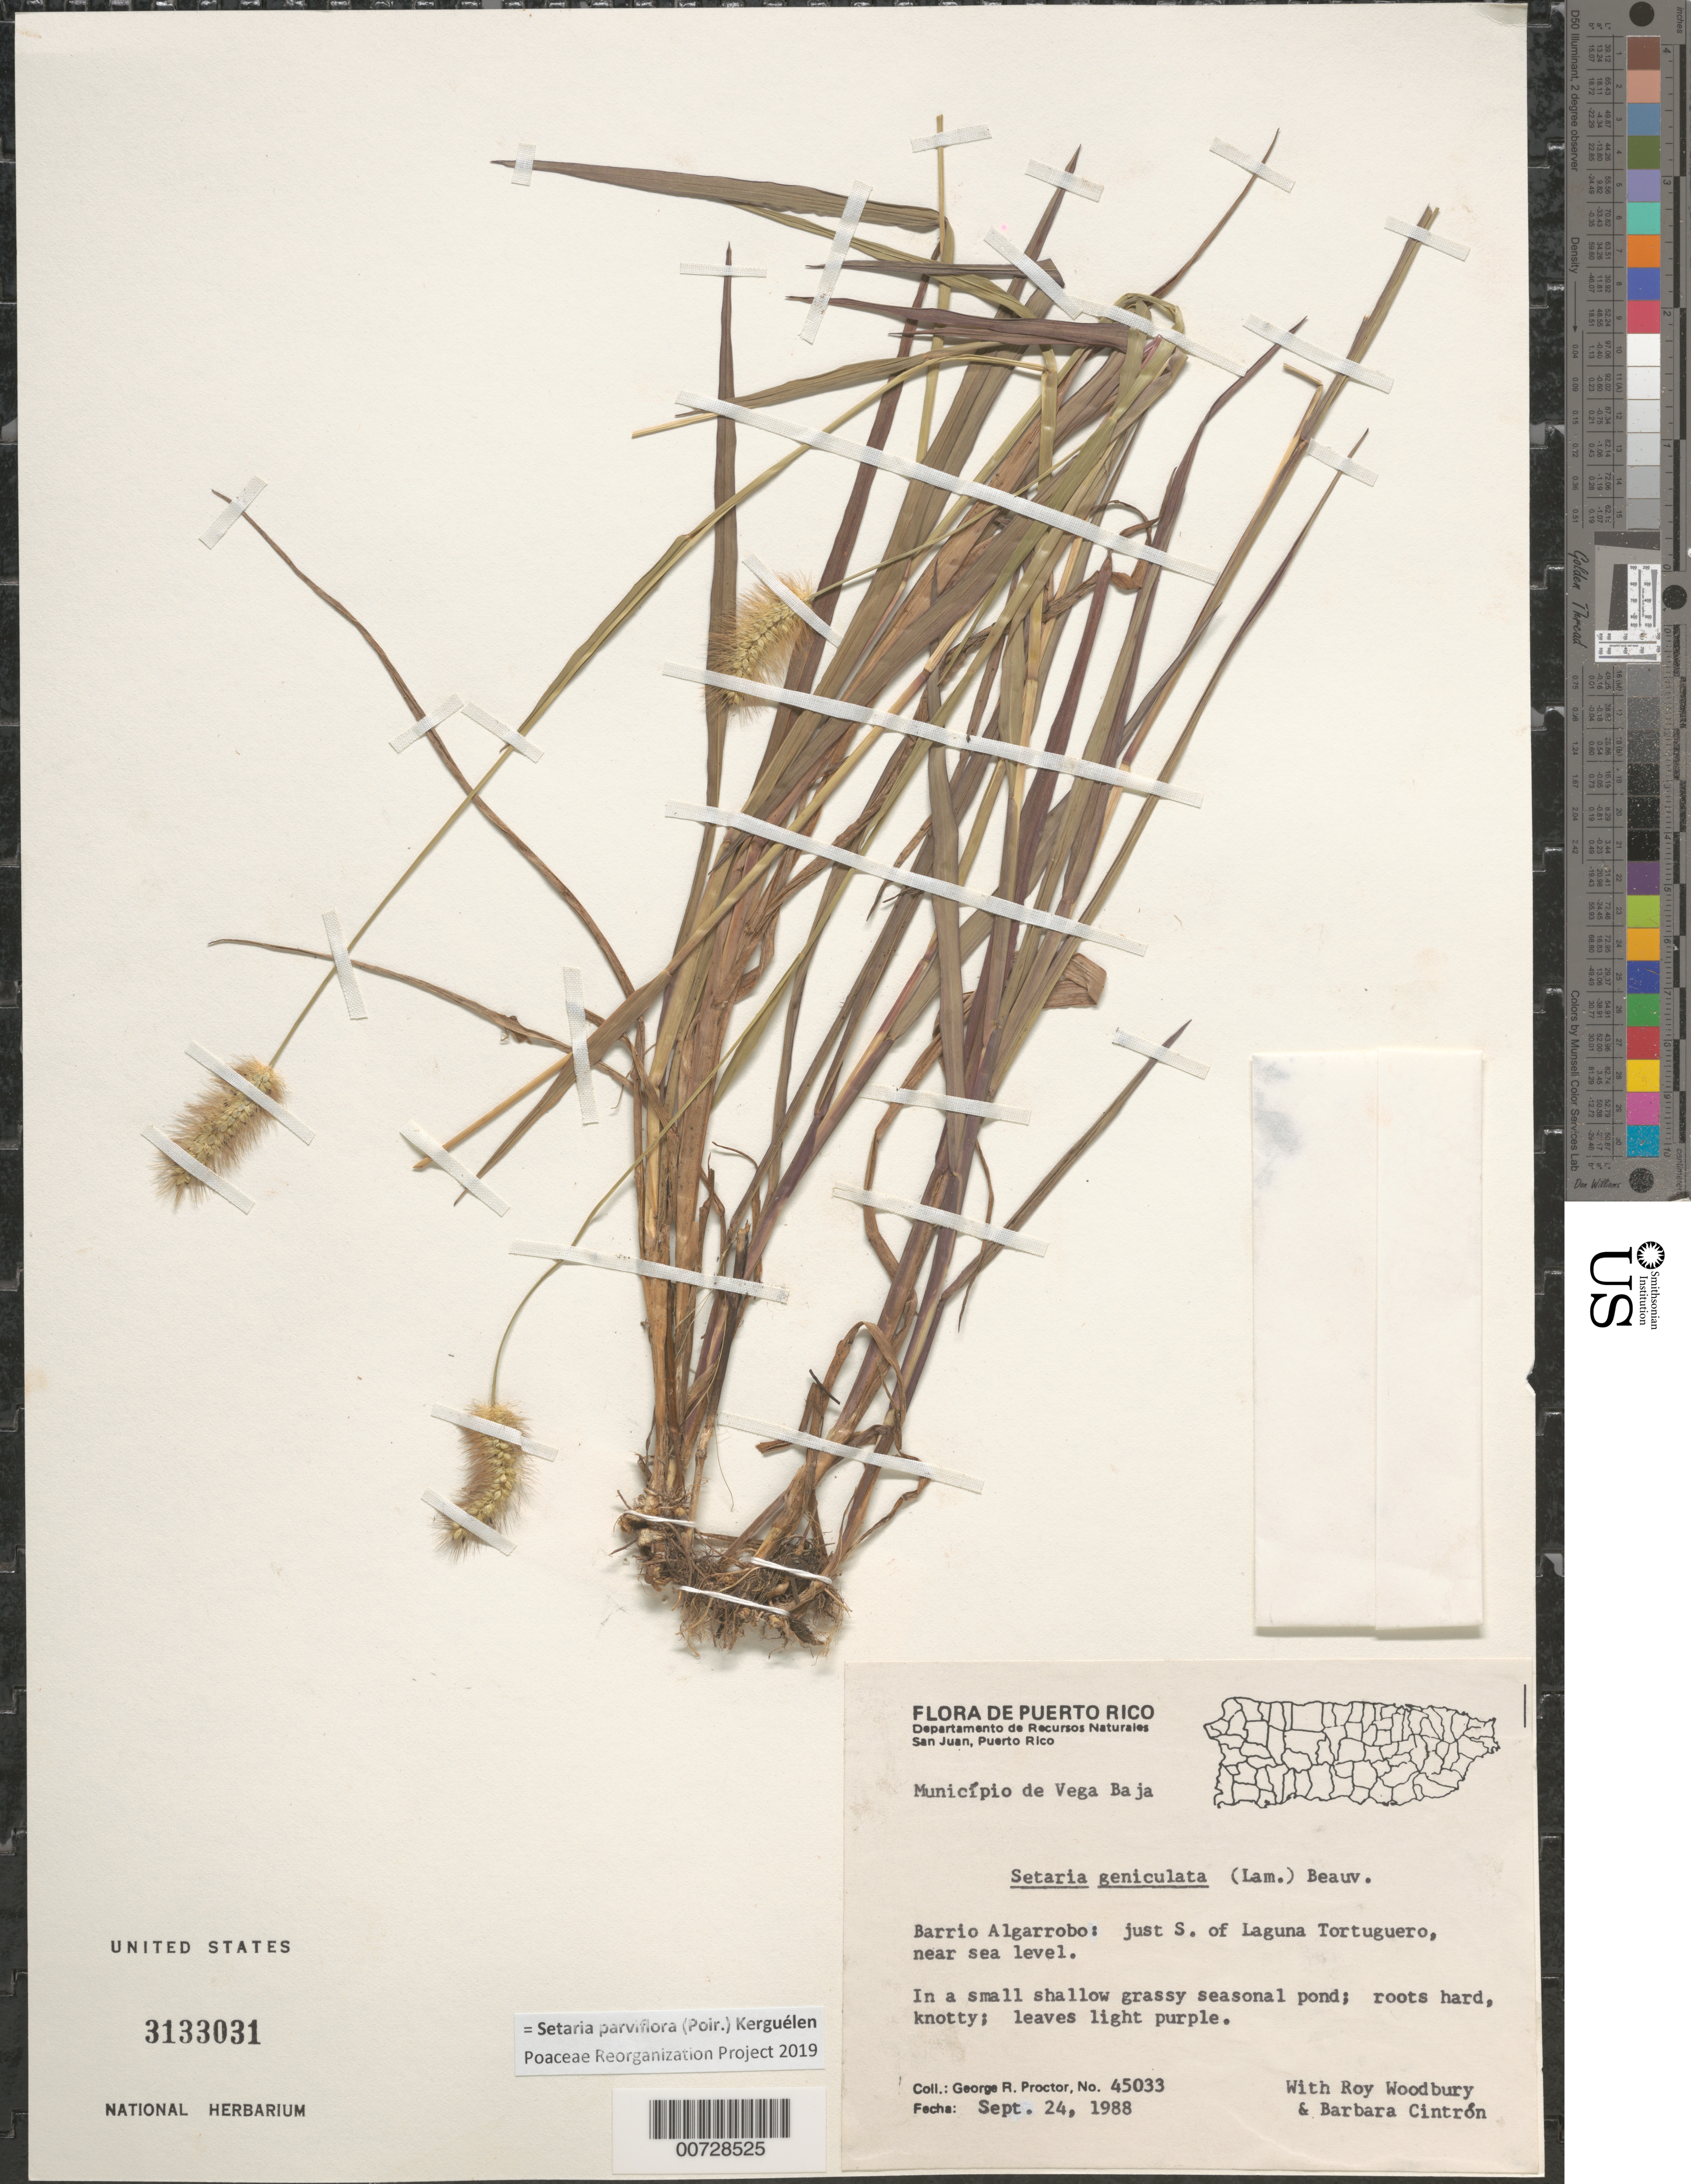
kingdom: Plantae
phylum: Tracheophyta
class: Liliopsida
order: Poales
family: Poaceae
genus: Setaria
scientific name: Setaria parviflora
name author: (Poir.) Kerguélen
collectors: G. R. Proctor, R. O. Woodbury & B. Cintrón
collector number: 45033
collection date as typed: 24 Sep 1988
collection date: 1988-09-24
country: Puerto Rico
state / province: Vega Baja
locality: Mun. Vega Baja, Barrio Algarrobo: just S of Laguna Tortuguero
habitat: In a small shallow grassy seasonal pond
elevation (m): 0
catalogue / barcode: US 3133031